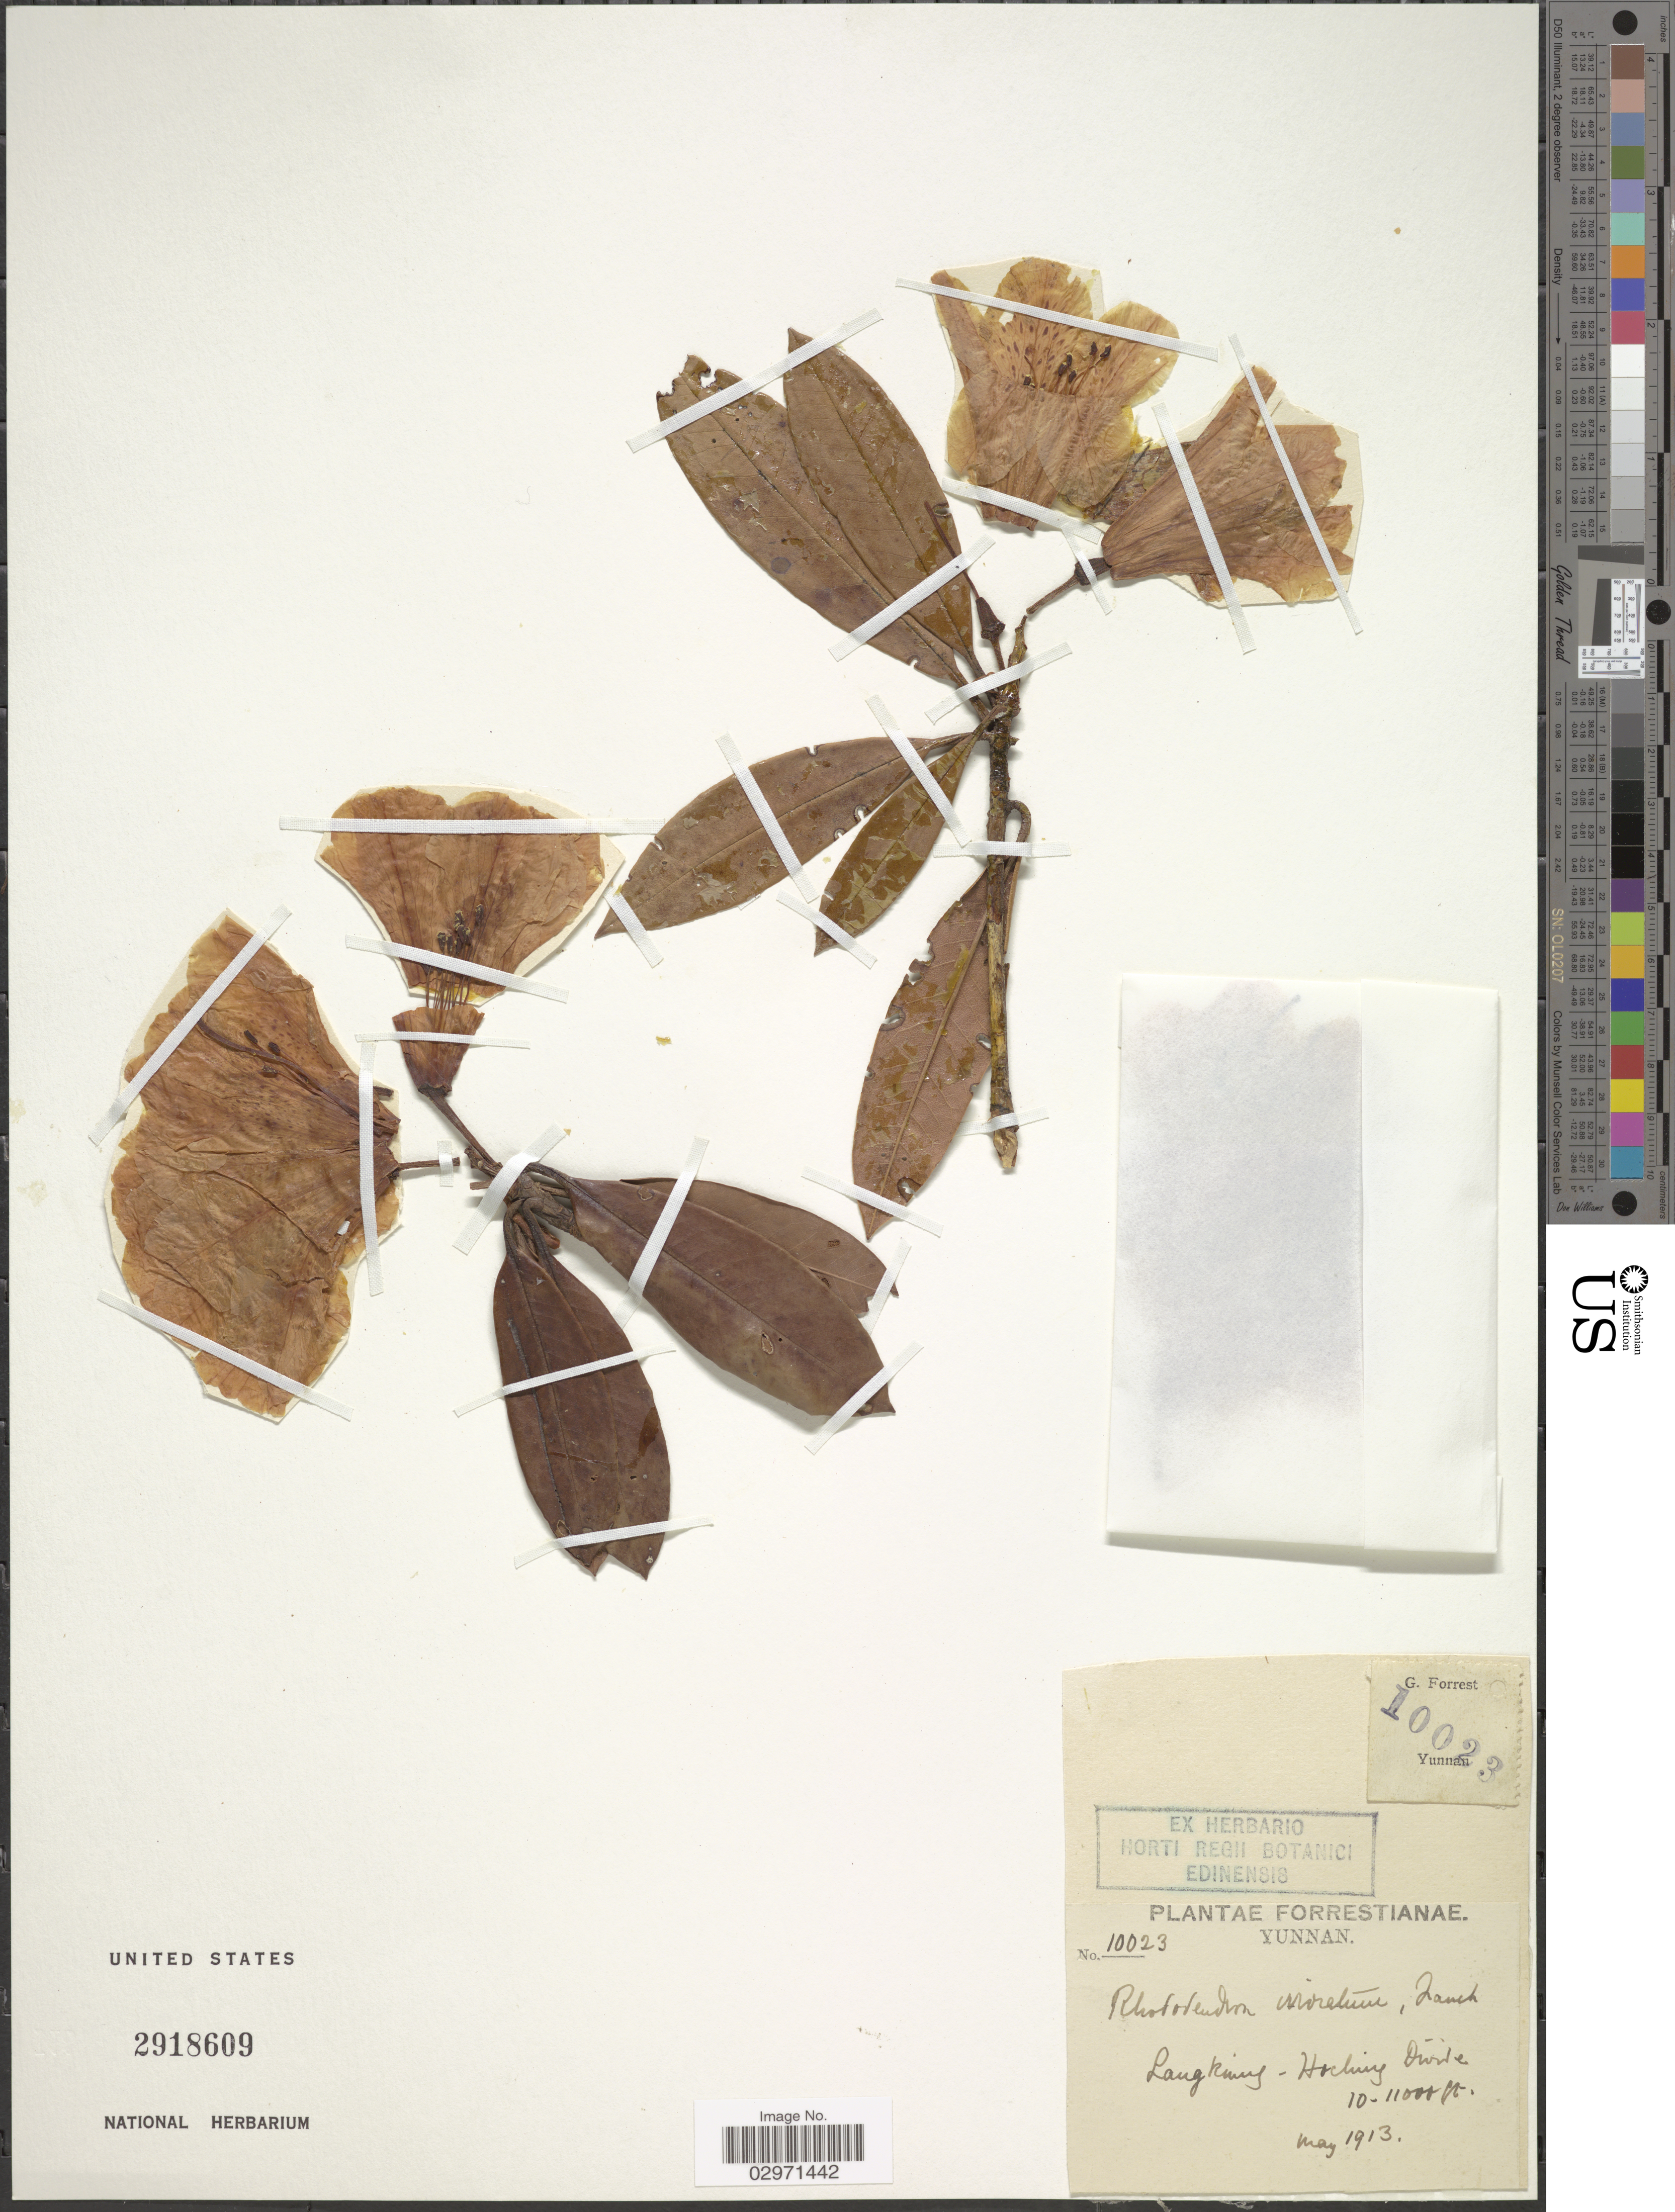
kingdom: Plantae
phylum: Tracheophyta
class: Magnoliopsida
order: Ericales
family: Ericaceae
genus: Rhododendron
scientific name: Rhododendron irroratum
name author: Franch.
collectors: G. Forrest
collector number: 10023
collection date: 1913-05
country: China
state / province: Yunnan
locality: Lang Kiung-Hoching Divide.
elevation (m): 3048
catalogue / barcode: US 2918609